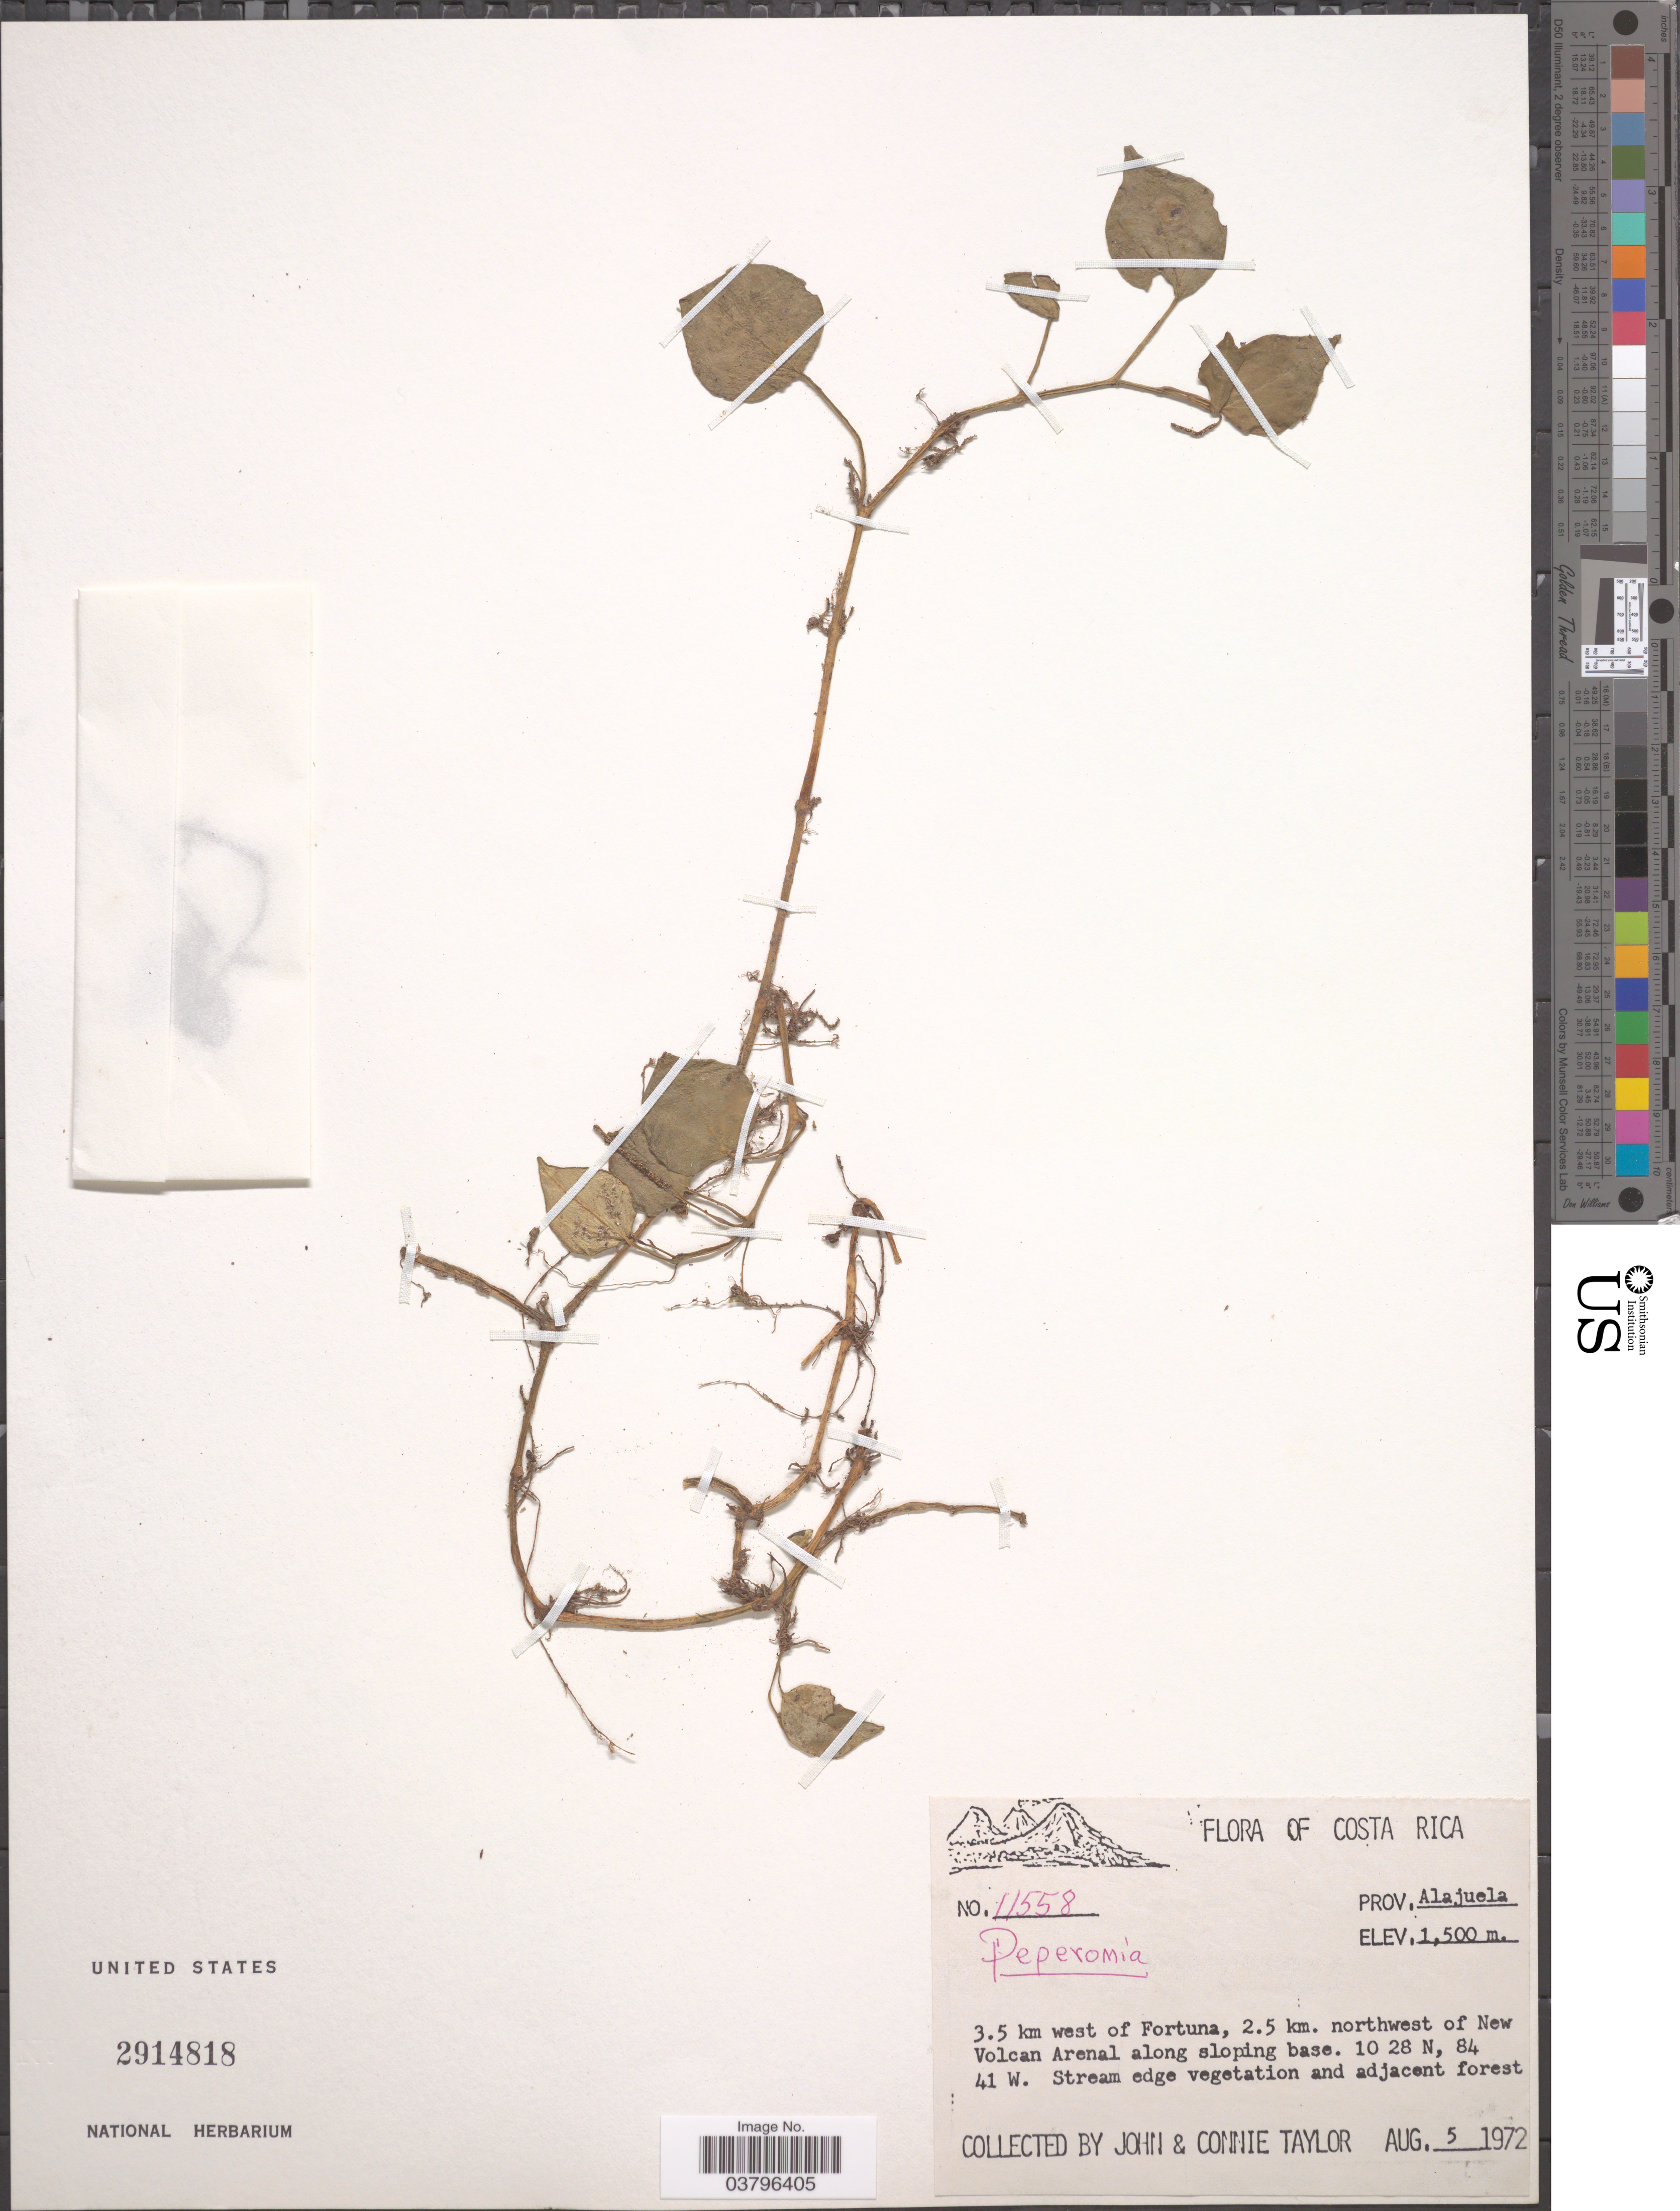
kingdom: Plantae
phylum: Tracheophyta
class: Magnoliopsida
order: Piperales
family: Piperaceae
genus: Peperomia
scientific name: Peperomia sp.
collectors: J. Taylor & C. Taylor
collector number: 11558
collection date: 1972-08-05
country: Costa Rica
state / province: Alajuela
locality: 3.5 km west of Fortuna, 2.5 km. northwest of New Volcan Arenal along sloping base. Stream edge vegetation and adjacent forest.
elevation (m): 1500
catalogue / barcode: US 2914818